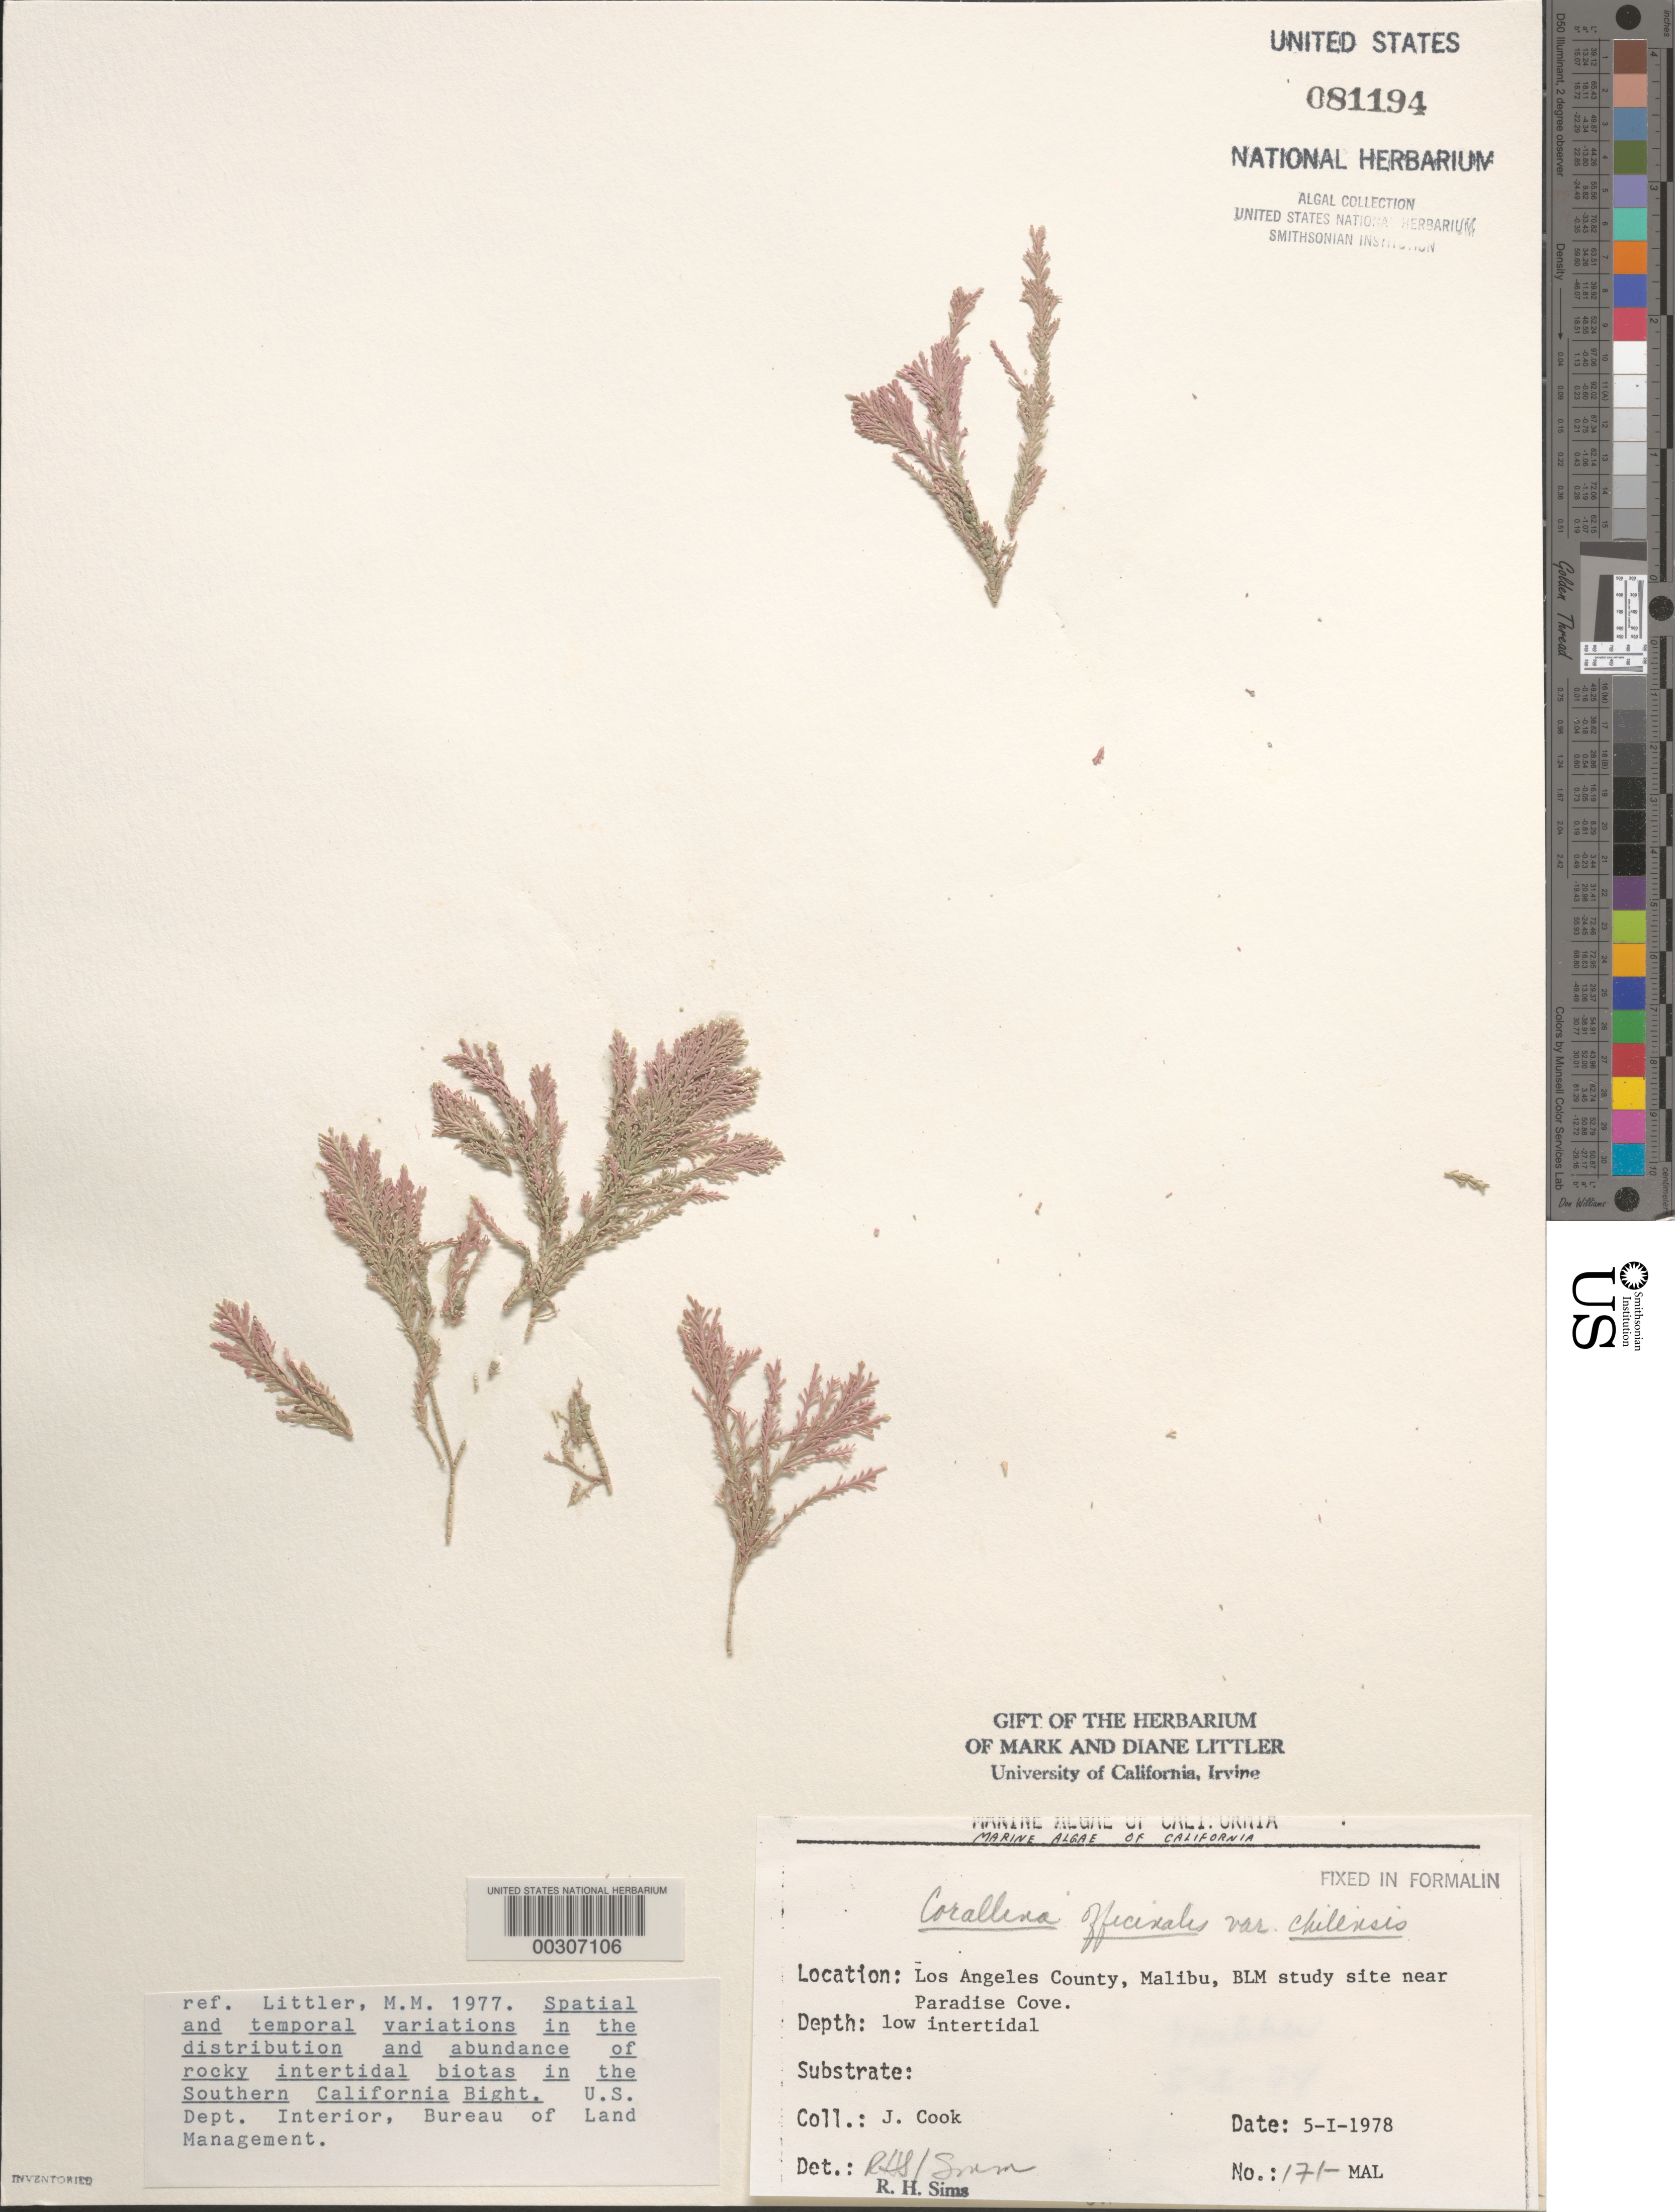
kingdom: Plantae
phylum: Rhodophyta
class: Florideophyceae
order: Corallinales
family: Corallinaceae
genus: Corallina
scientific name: Corallina officinalis var. chilensis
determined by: Sims, Robert H.; Murray, S. N.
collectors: J. Cook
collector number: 171-mal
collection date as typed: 05 Jan 1978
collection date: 1978-01-05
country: United States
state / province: California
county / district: Los Angeles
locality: Malibu, near Paradise Cove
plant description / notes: BLM-SOCALBIGHT Rocky Intertidal Survey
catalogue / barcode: US 81194